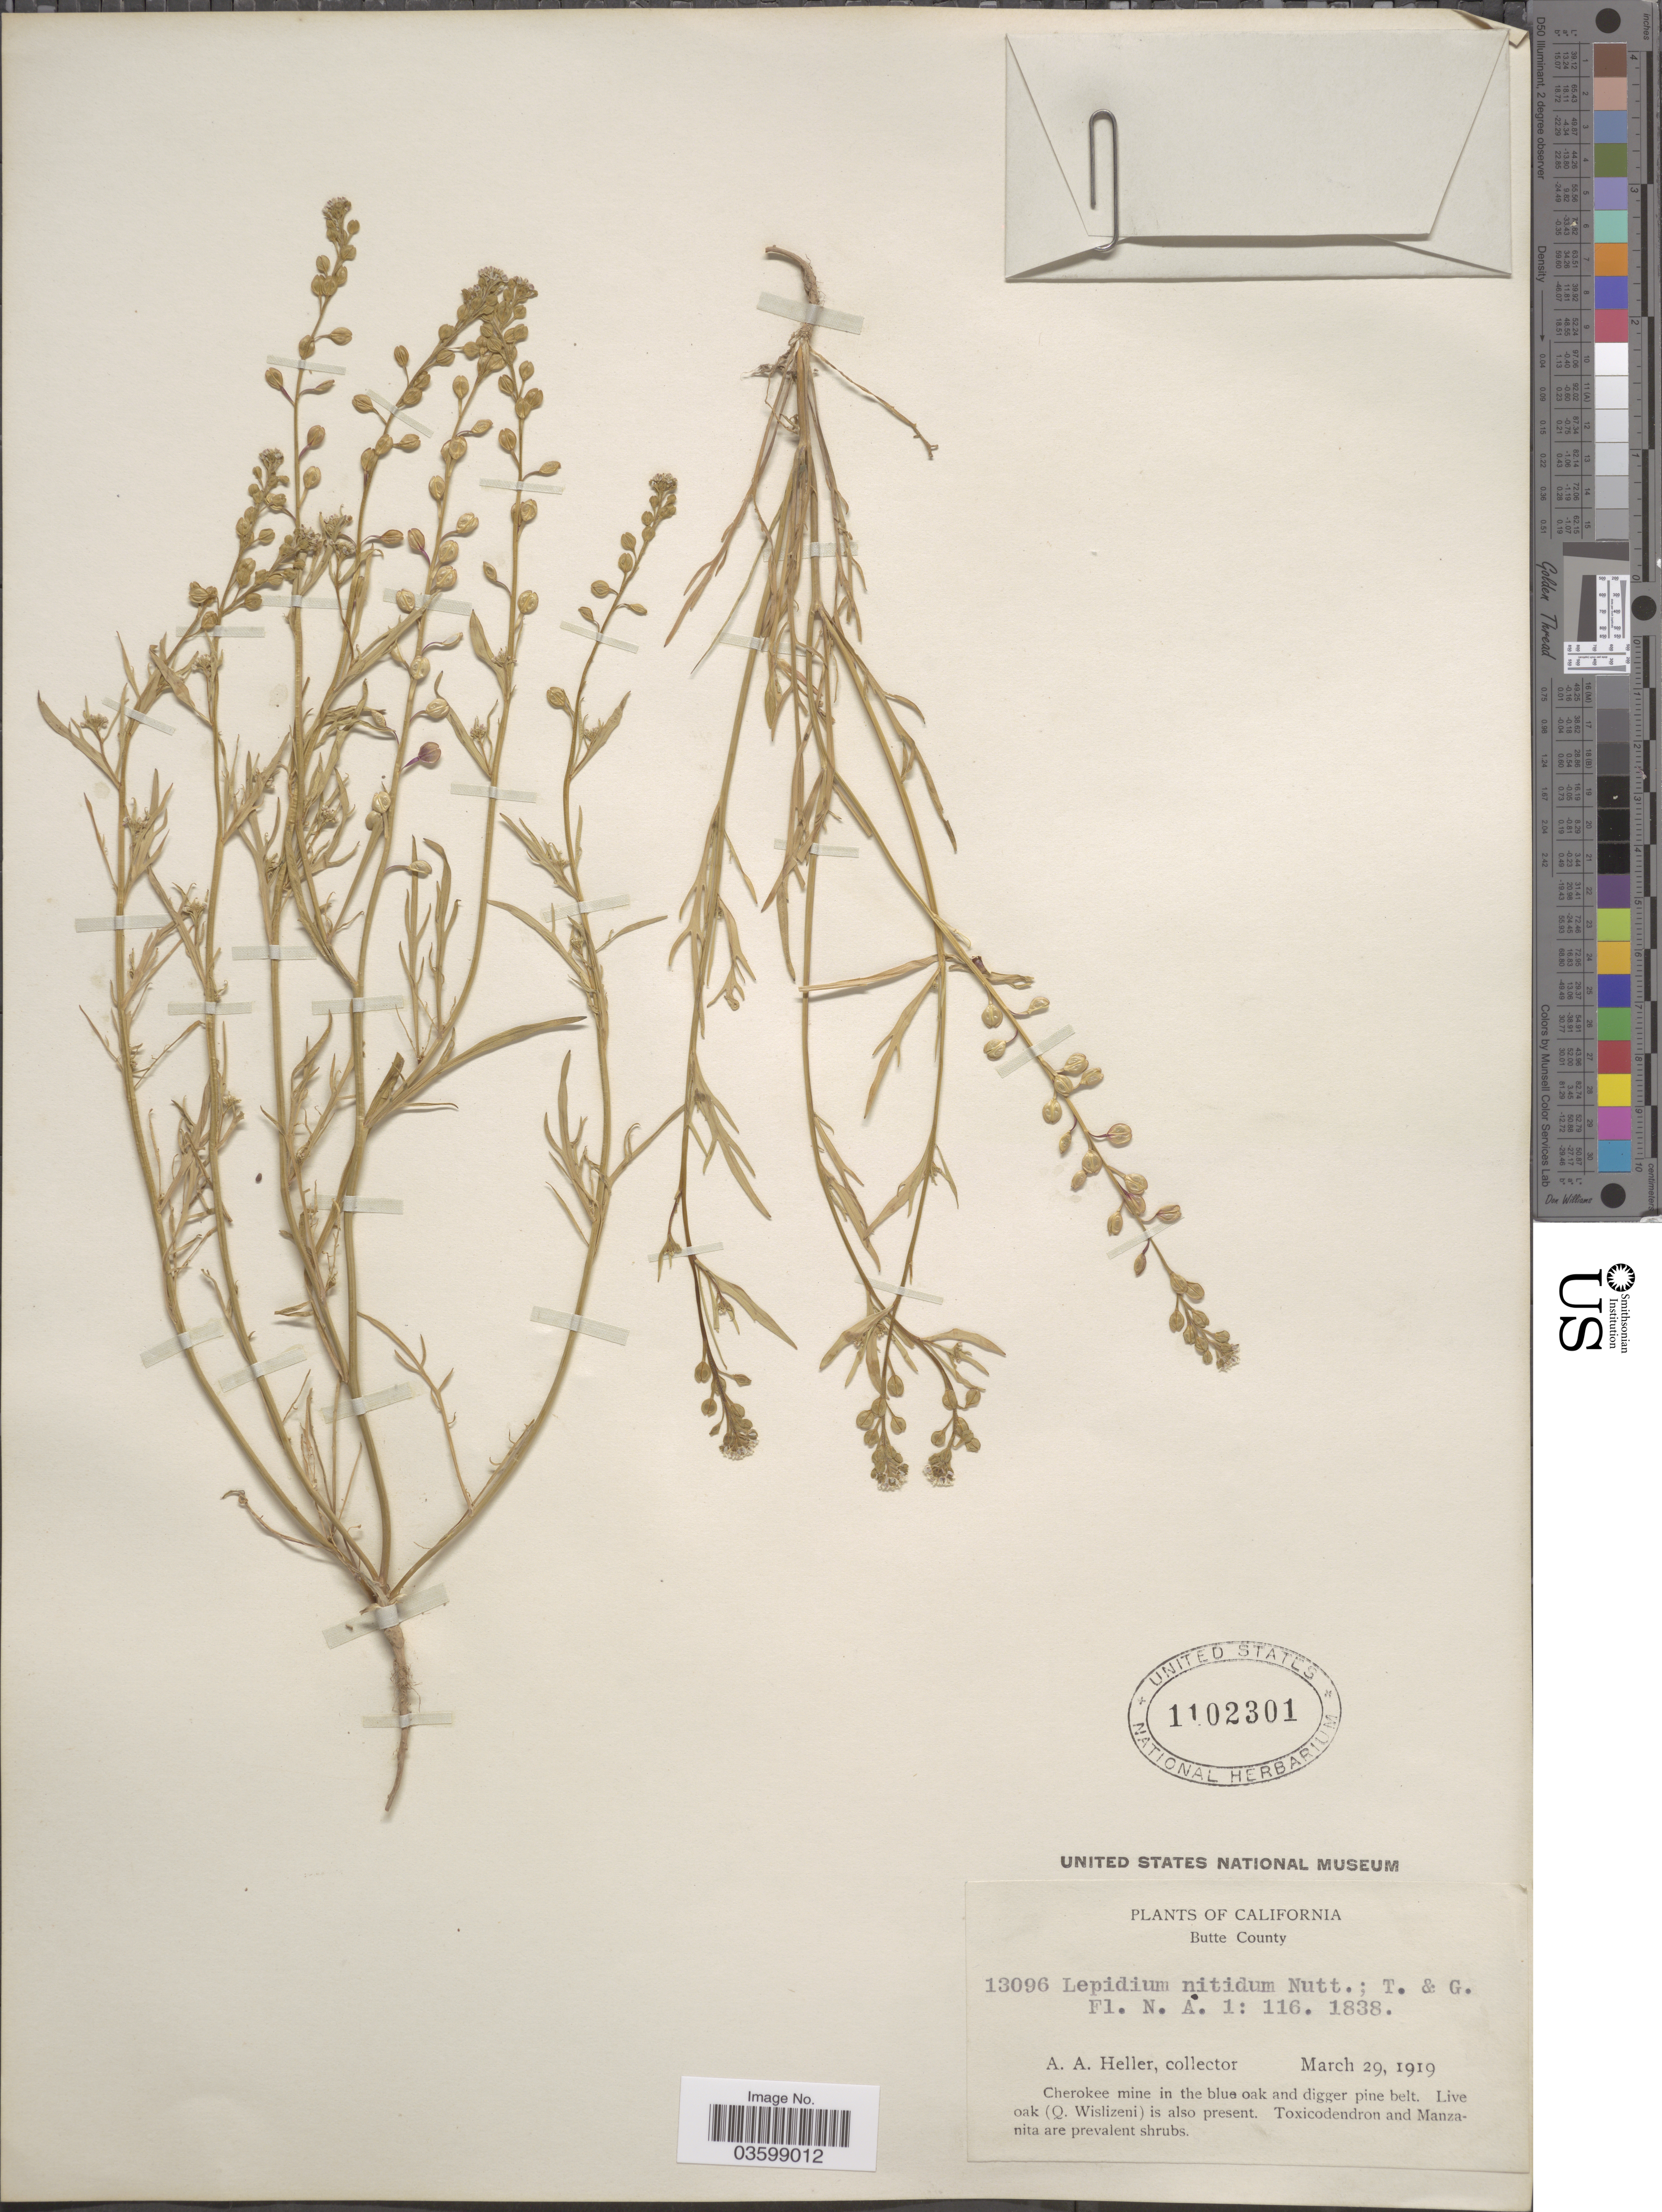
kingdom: Plantae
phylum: Tracheophyta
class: Magnoliopsida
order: Brassicales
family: Brassicaceae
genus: Lepidium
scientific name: Lepidium nitidum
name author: Nutt.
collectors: A. A. Heller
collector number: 13096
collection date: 1919-03-29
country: United States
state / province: California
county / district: Butte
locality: Butte County. Cherokee mine in the blue oak and digger pine belt.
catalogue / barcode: US 1102301